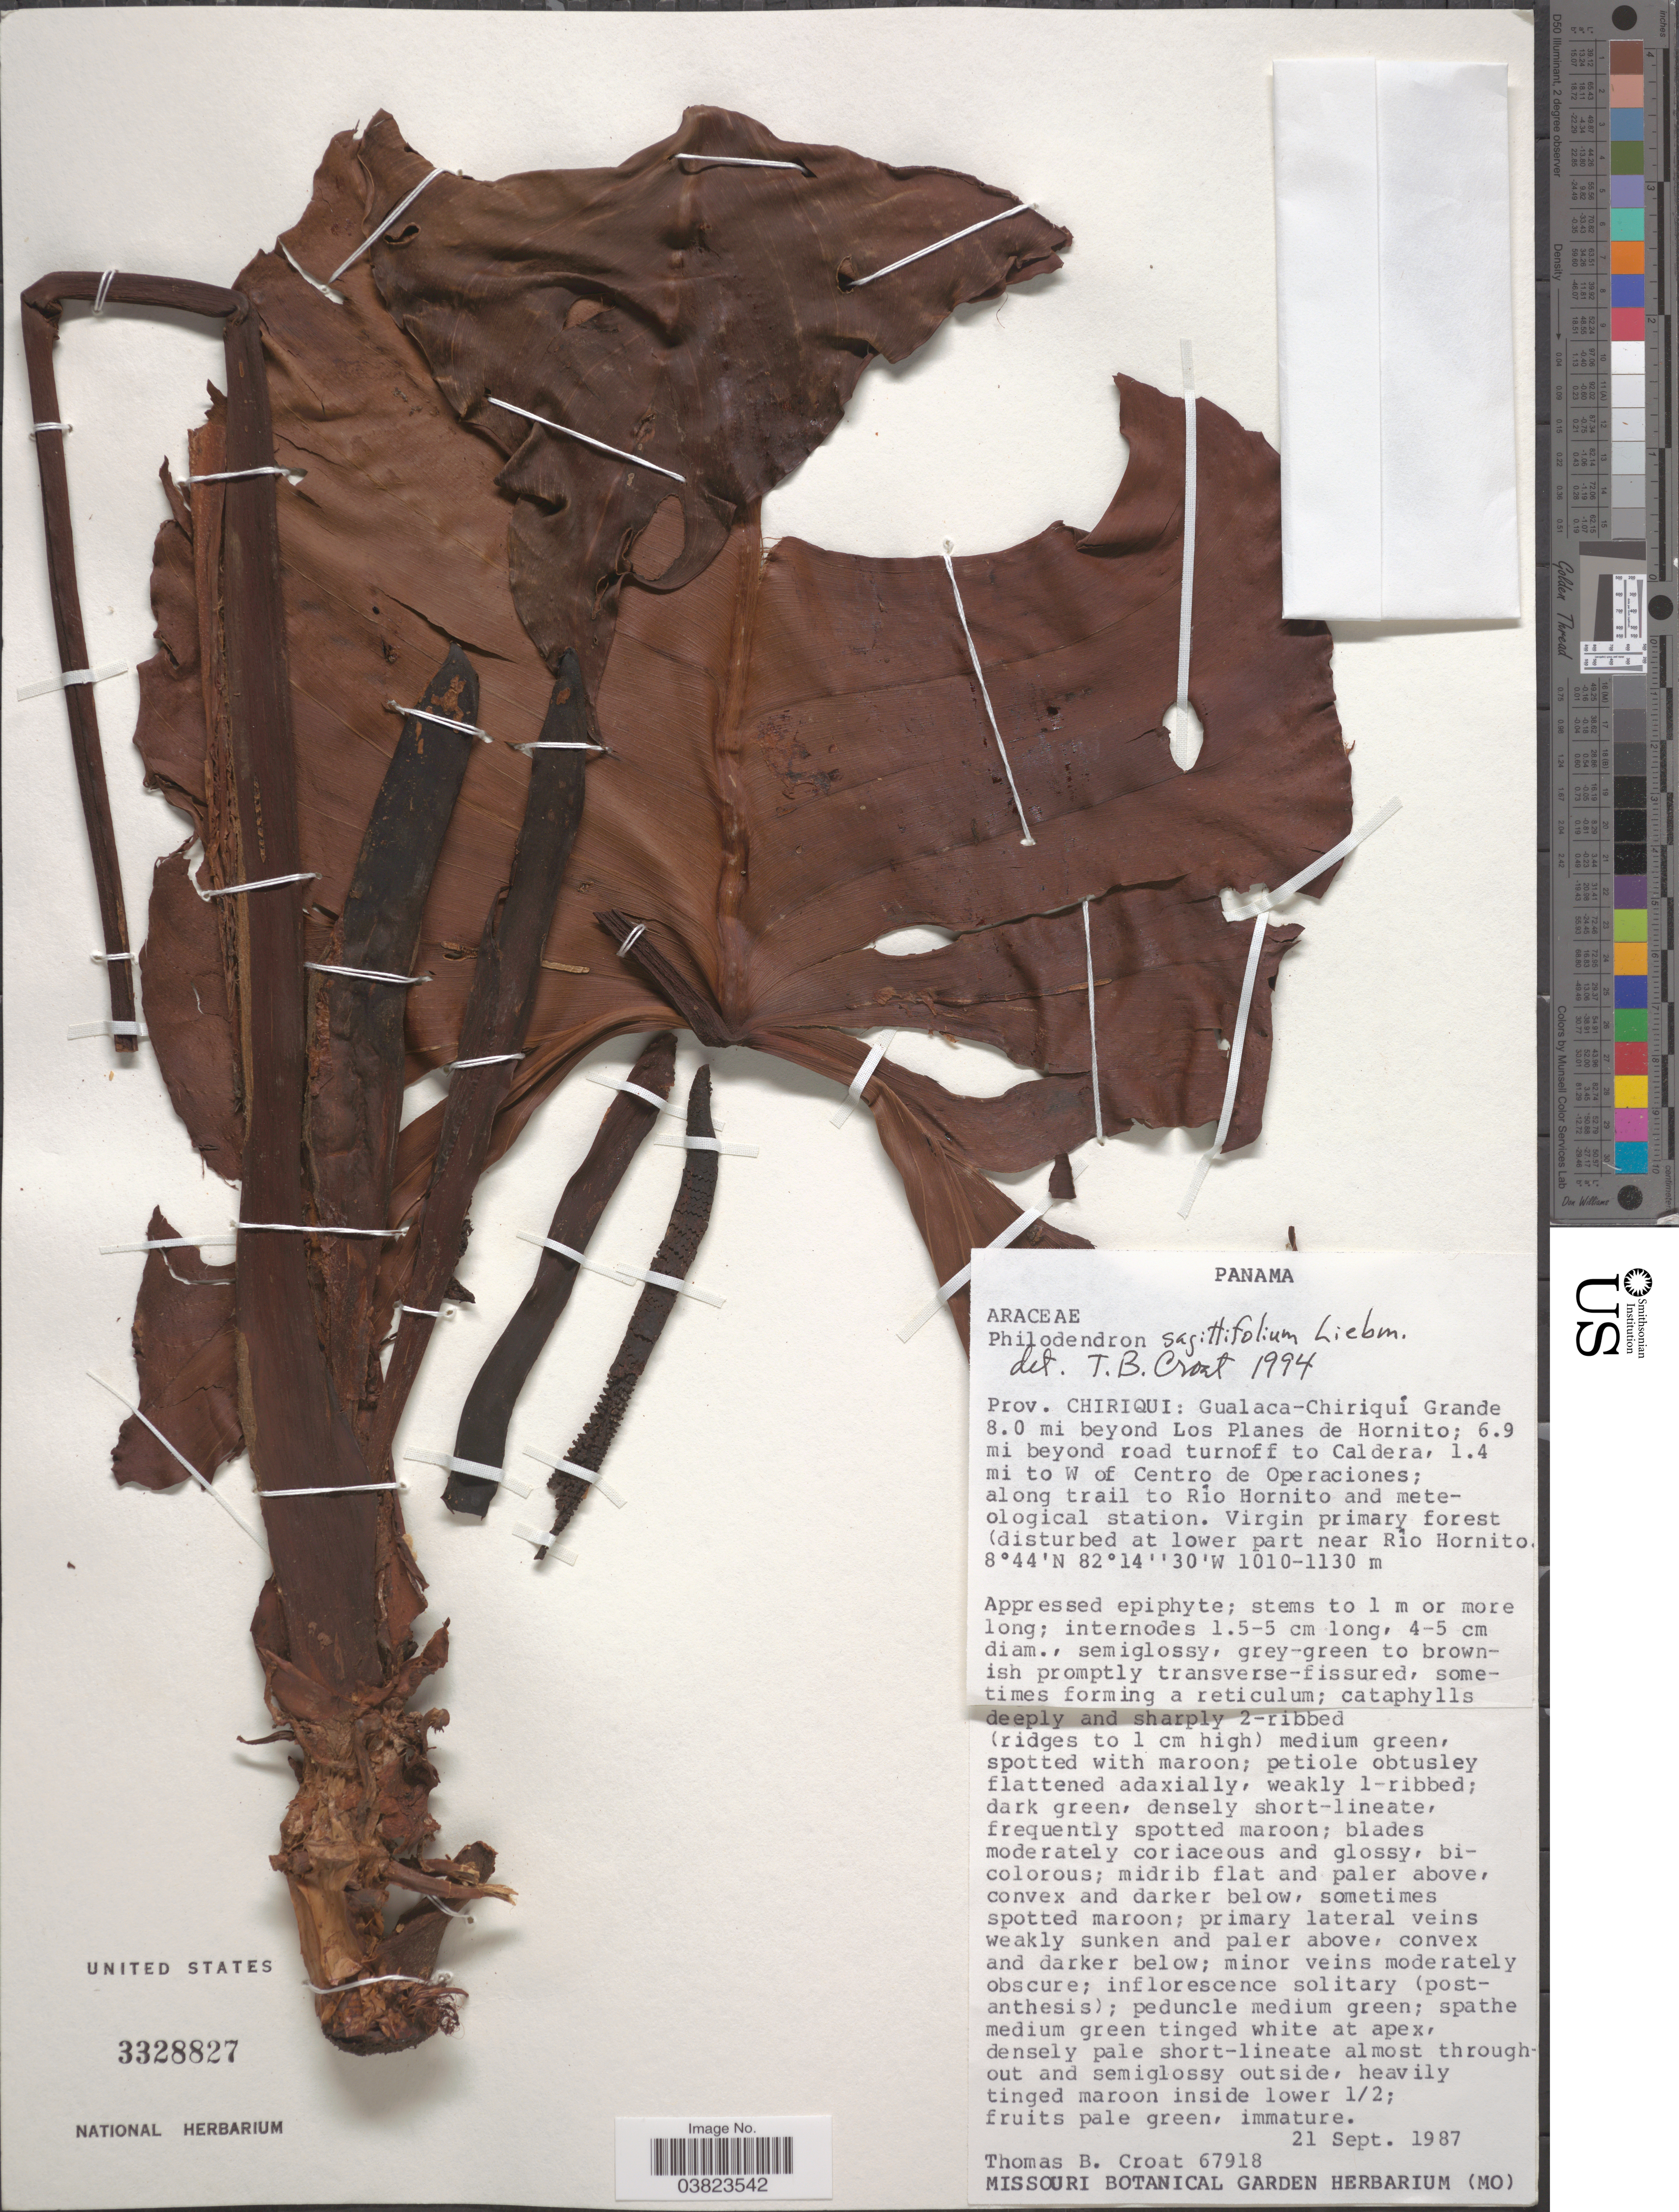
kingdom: Plantae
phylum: Tracheophyta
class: Liliopsida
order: Alismatales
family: Araceae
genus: Philodendron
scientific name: Philodendron sagittifolium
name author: Liebm.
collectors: T. B. Croat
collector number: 67918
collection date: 1987-09-21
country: Panama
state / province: Chiriqui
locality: Gualaca-Chiriqui Grande 8.0 mi beyond Los Planes de Hornito; 6.9 mi beyond road turnoff to Caldera, 1.4 mi to W of centro de Operaciones; along trail to Rio Hornito and meteological station.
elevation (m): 1010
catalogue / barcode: US 3328827